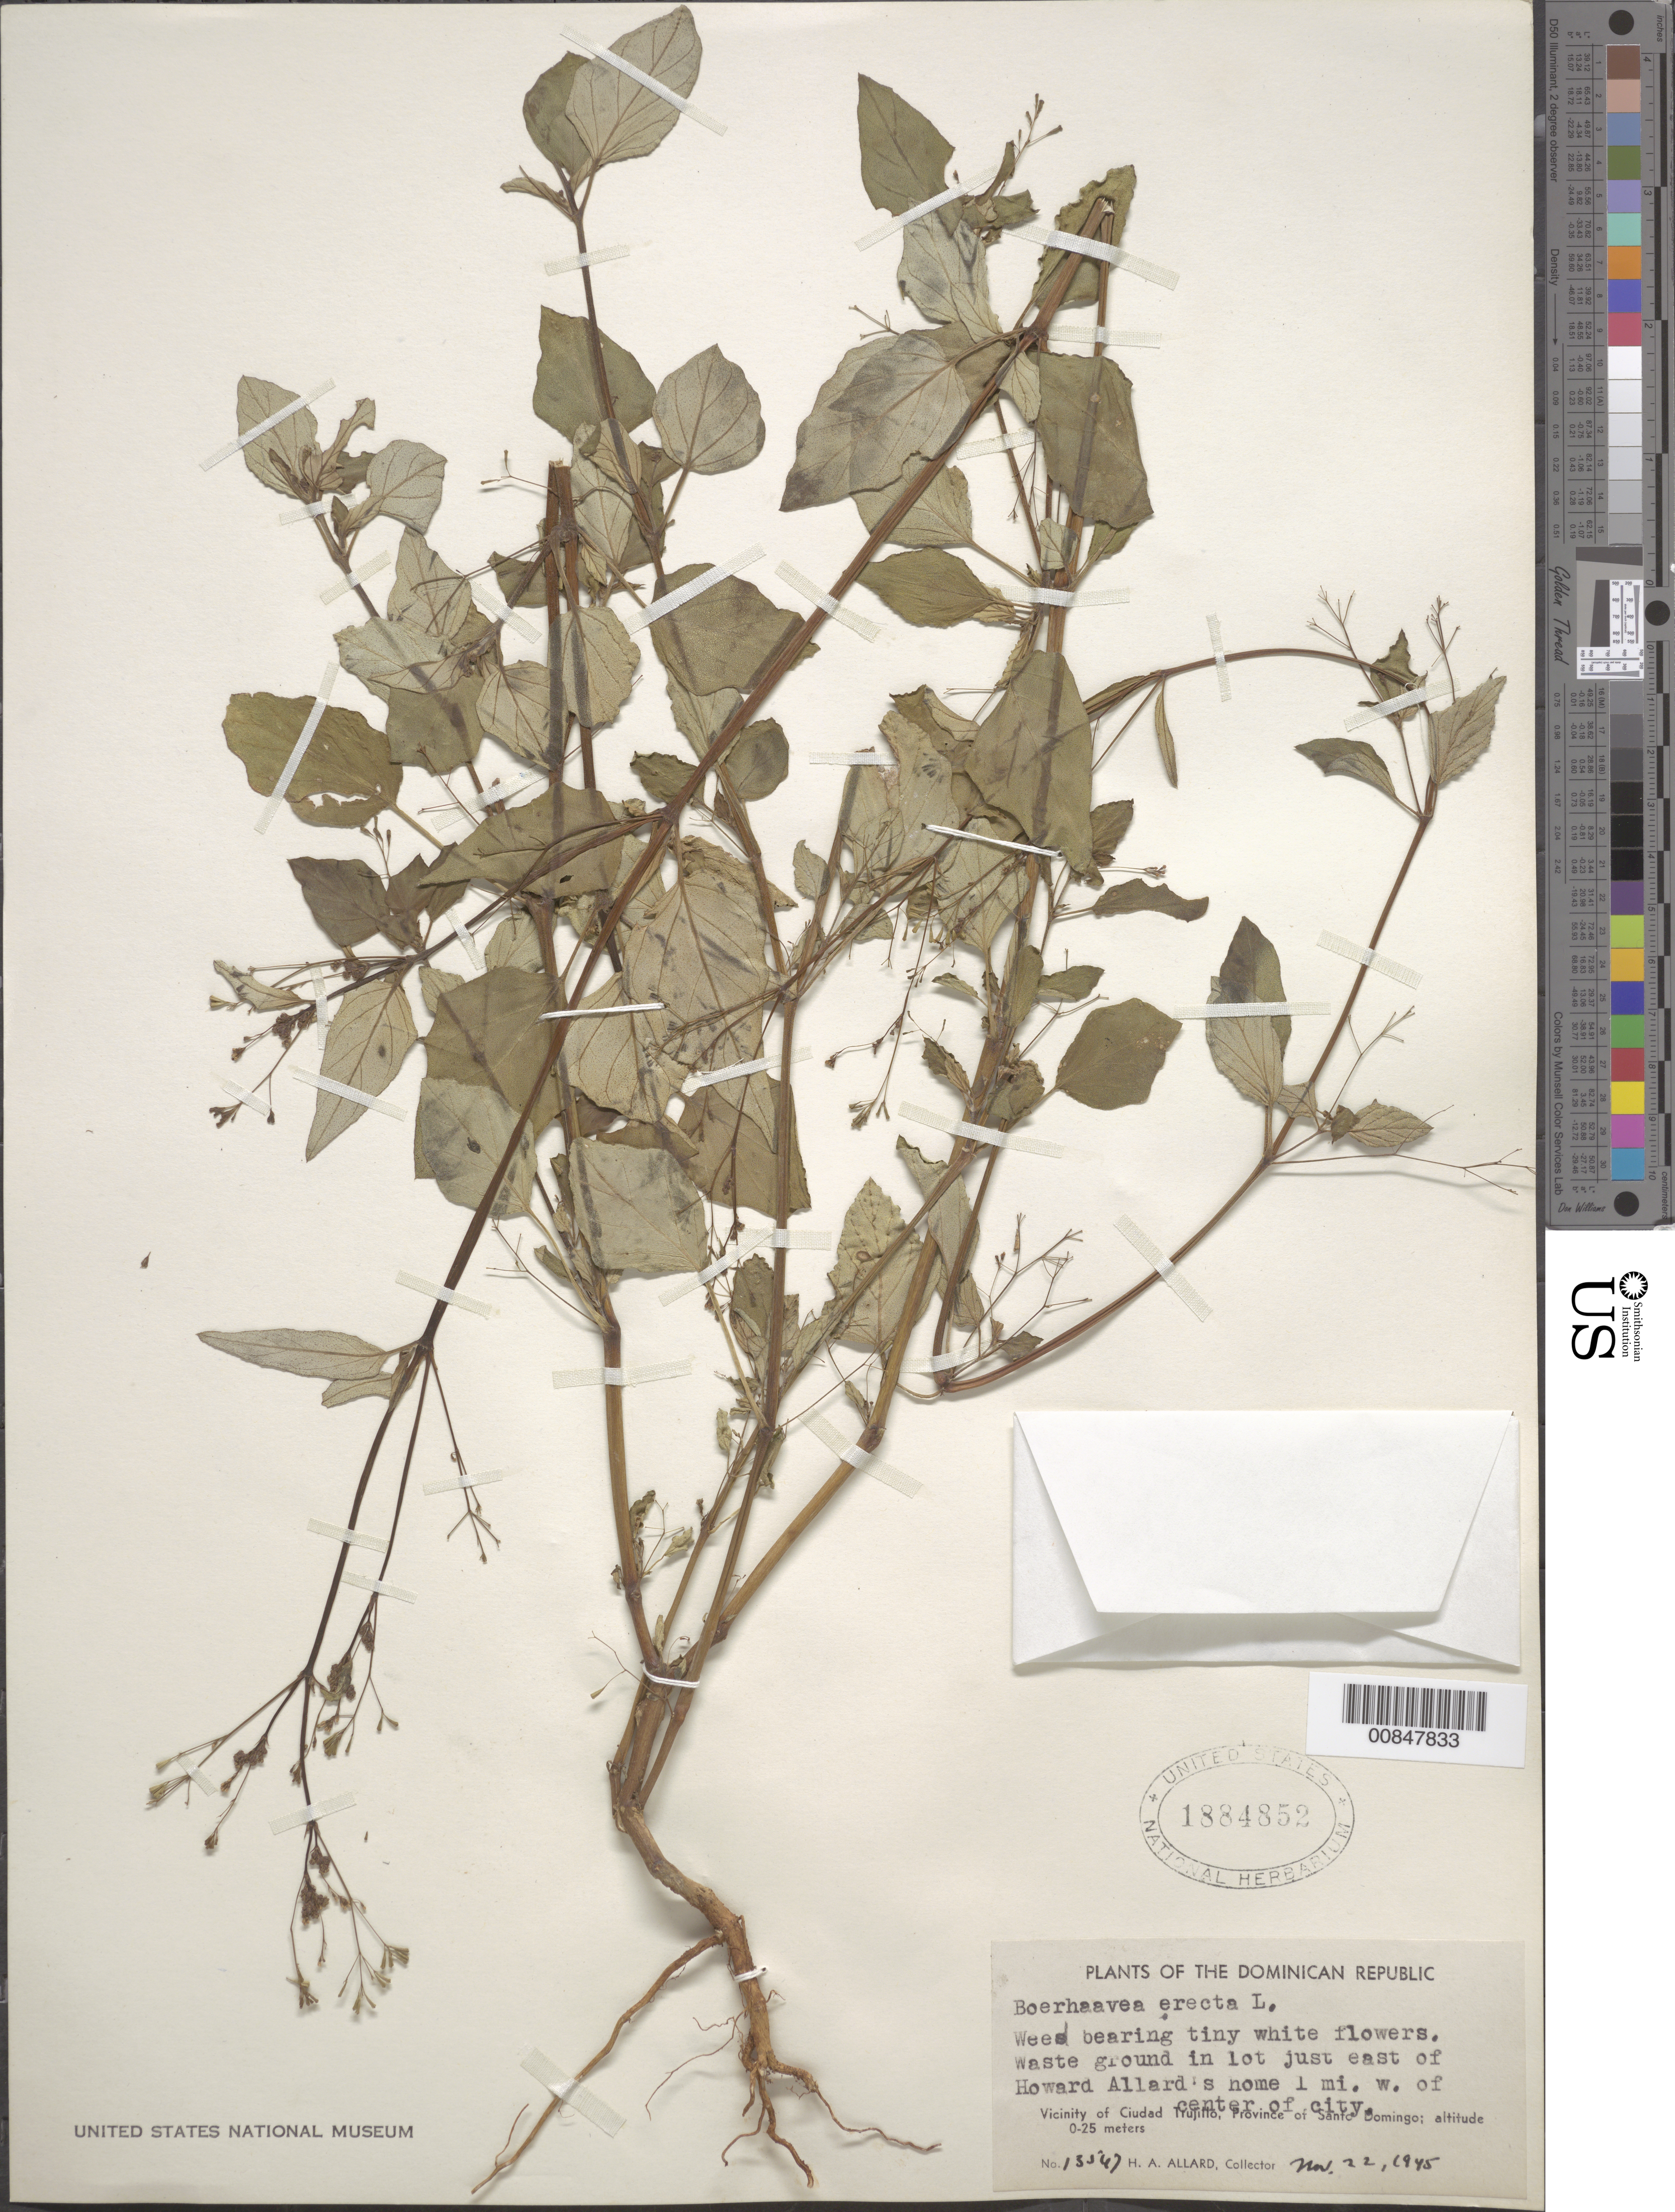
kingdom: Plantae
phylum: Tracheophyta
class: Magnoliopsida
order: Caryophyllales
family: Nyctaginaceae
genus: Boerhavia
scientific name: Boerhavia erecta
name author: L.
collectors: H. A. Allard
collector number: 13547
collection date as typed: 22 Nov 1945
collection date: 1945-11-22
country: Dominican Republic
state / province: Distrito Nacional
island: Hispaniola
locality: Vicinity of Ciudad Trujillo, Province of Santo Domingo (obsolete). In lot just east of Howard Allard's home, 1 mi. W of center of city.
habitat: Waste ground.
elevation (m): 0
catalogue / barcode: US 1884852